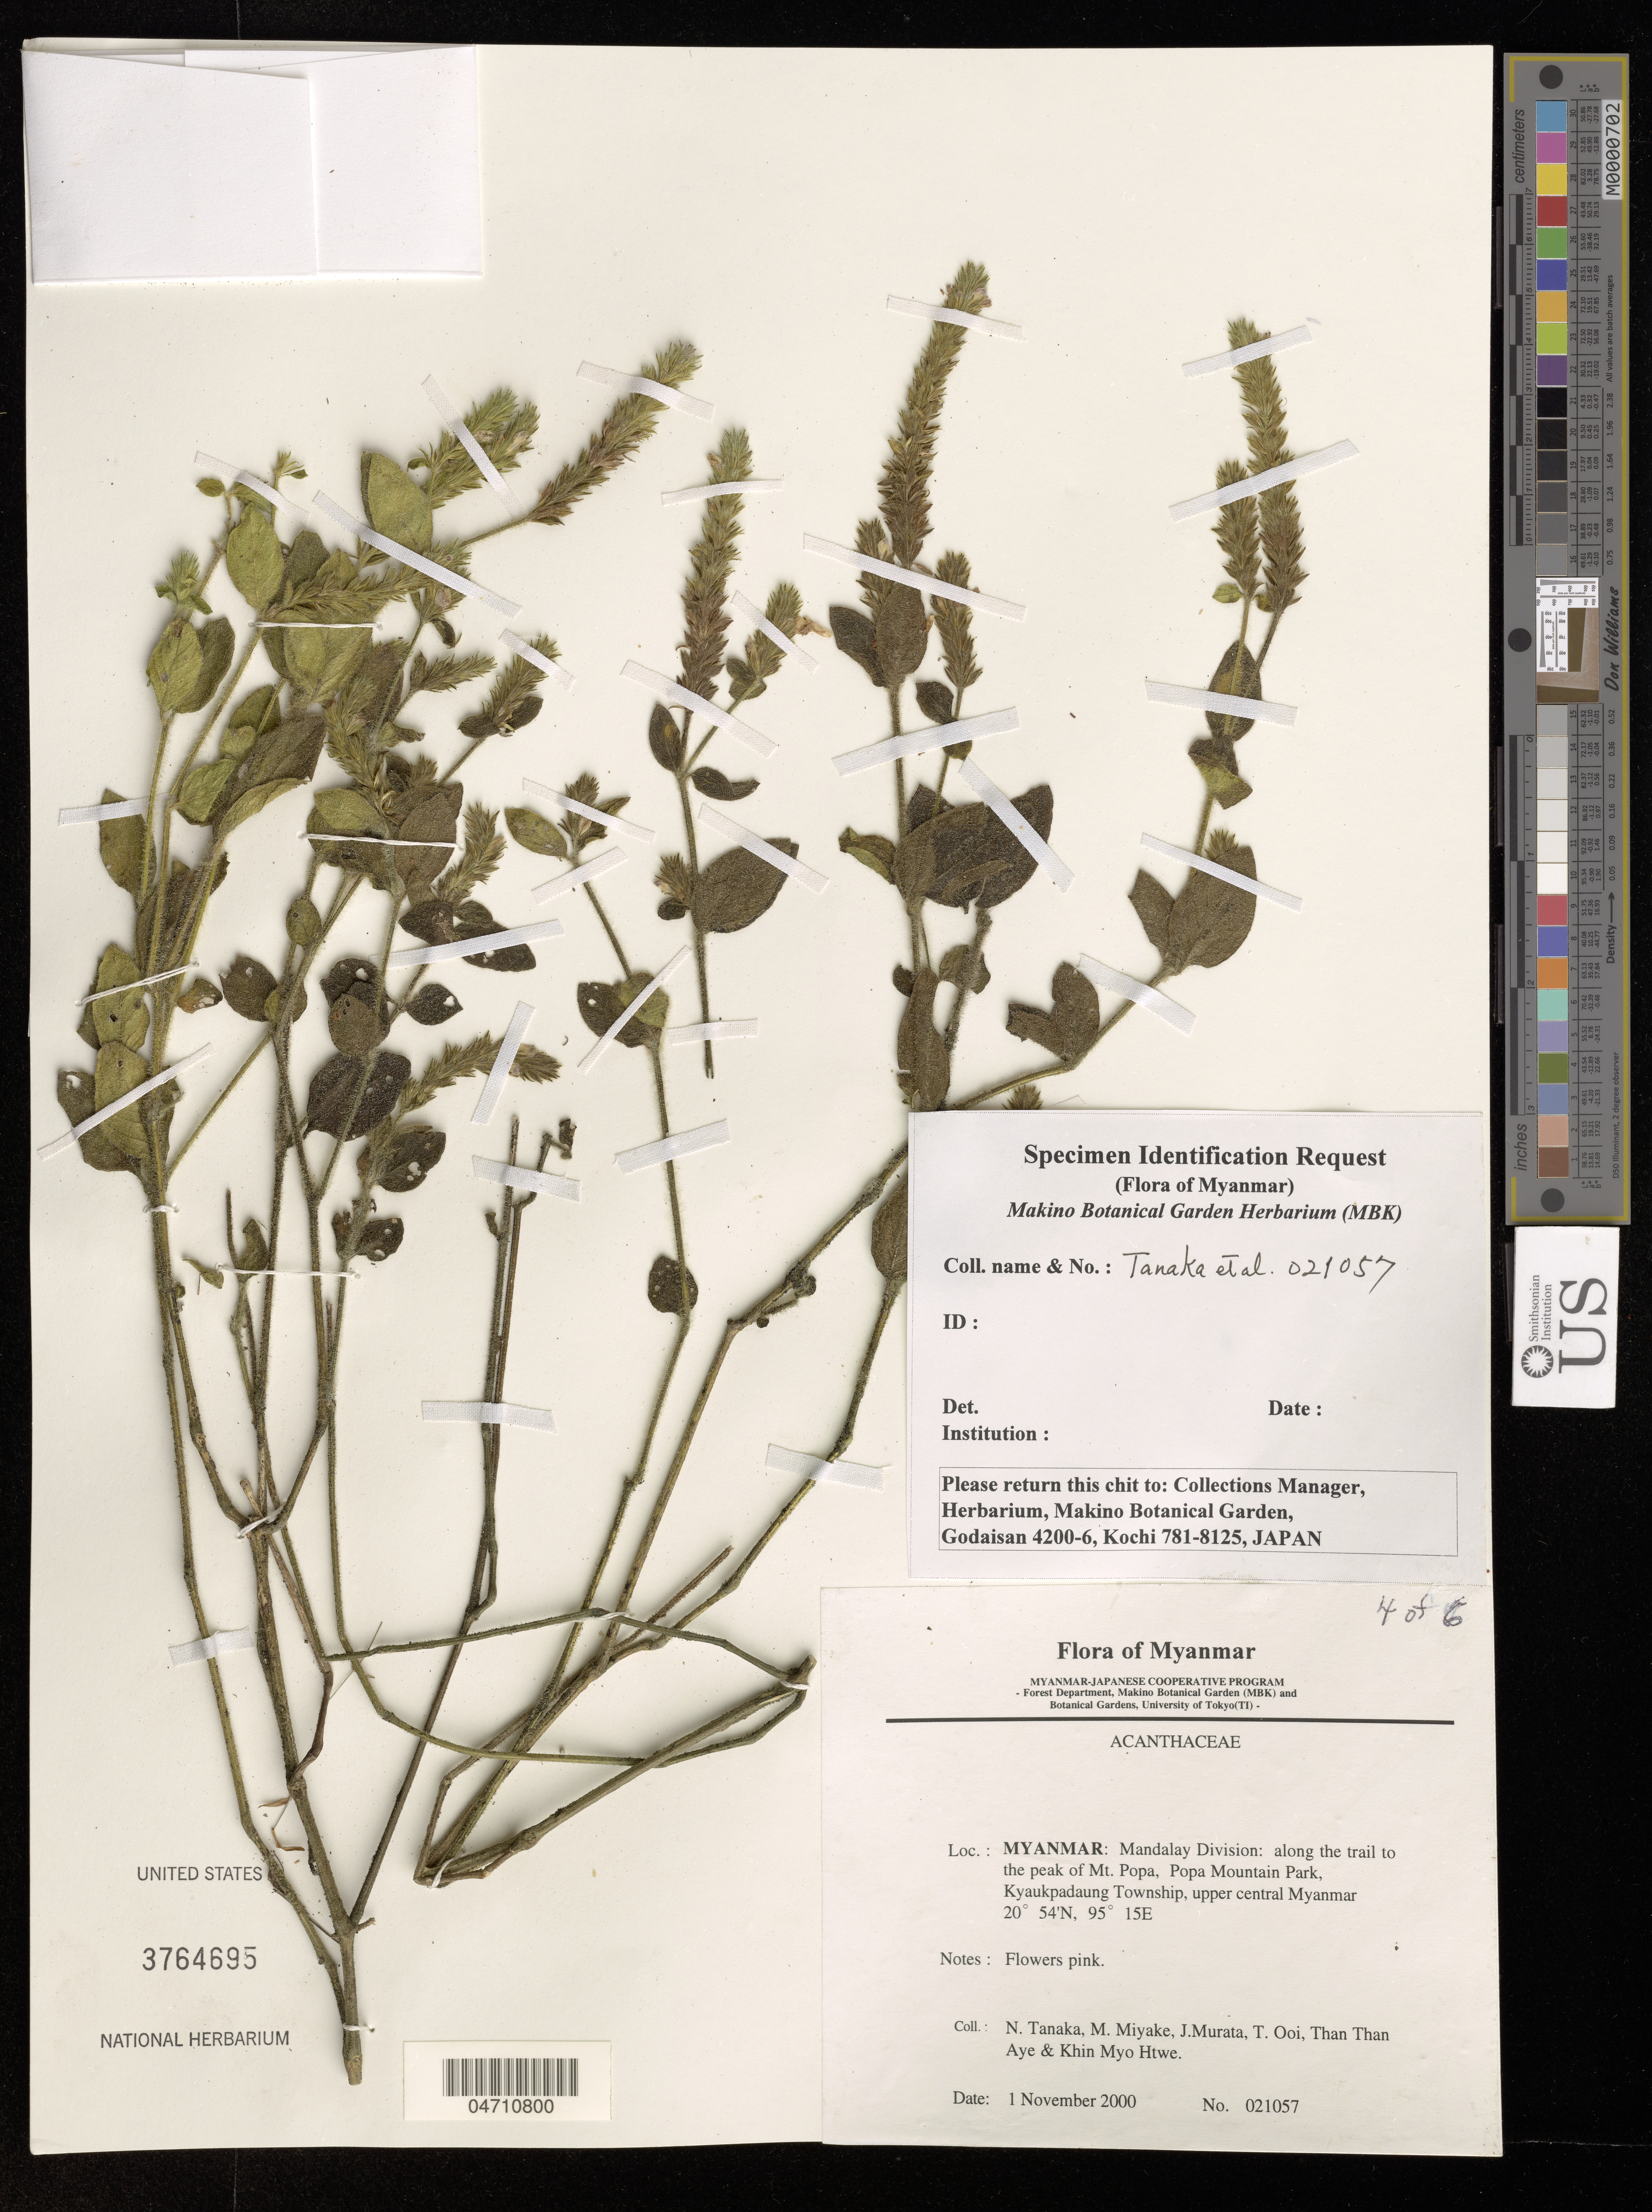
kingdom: Plantae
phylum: Tracheophyta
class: Magnoliopsida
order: Lamiales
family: Acanthaceae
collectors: N. Tanaka, M. Miyake, J. Murata, T. Ooi & et al.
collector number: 021057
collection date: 2000-11-01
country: Myanmar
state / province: Mandalay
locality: Mandalay Division: along the trail to the peak of Mt. Popa, Popa Mountain Park, Kyaukpadaung Township, upper central Myanmar.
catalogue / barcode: US 3764695